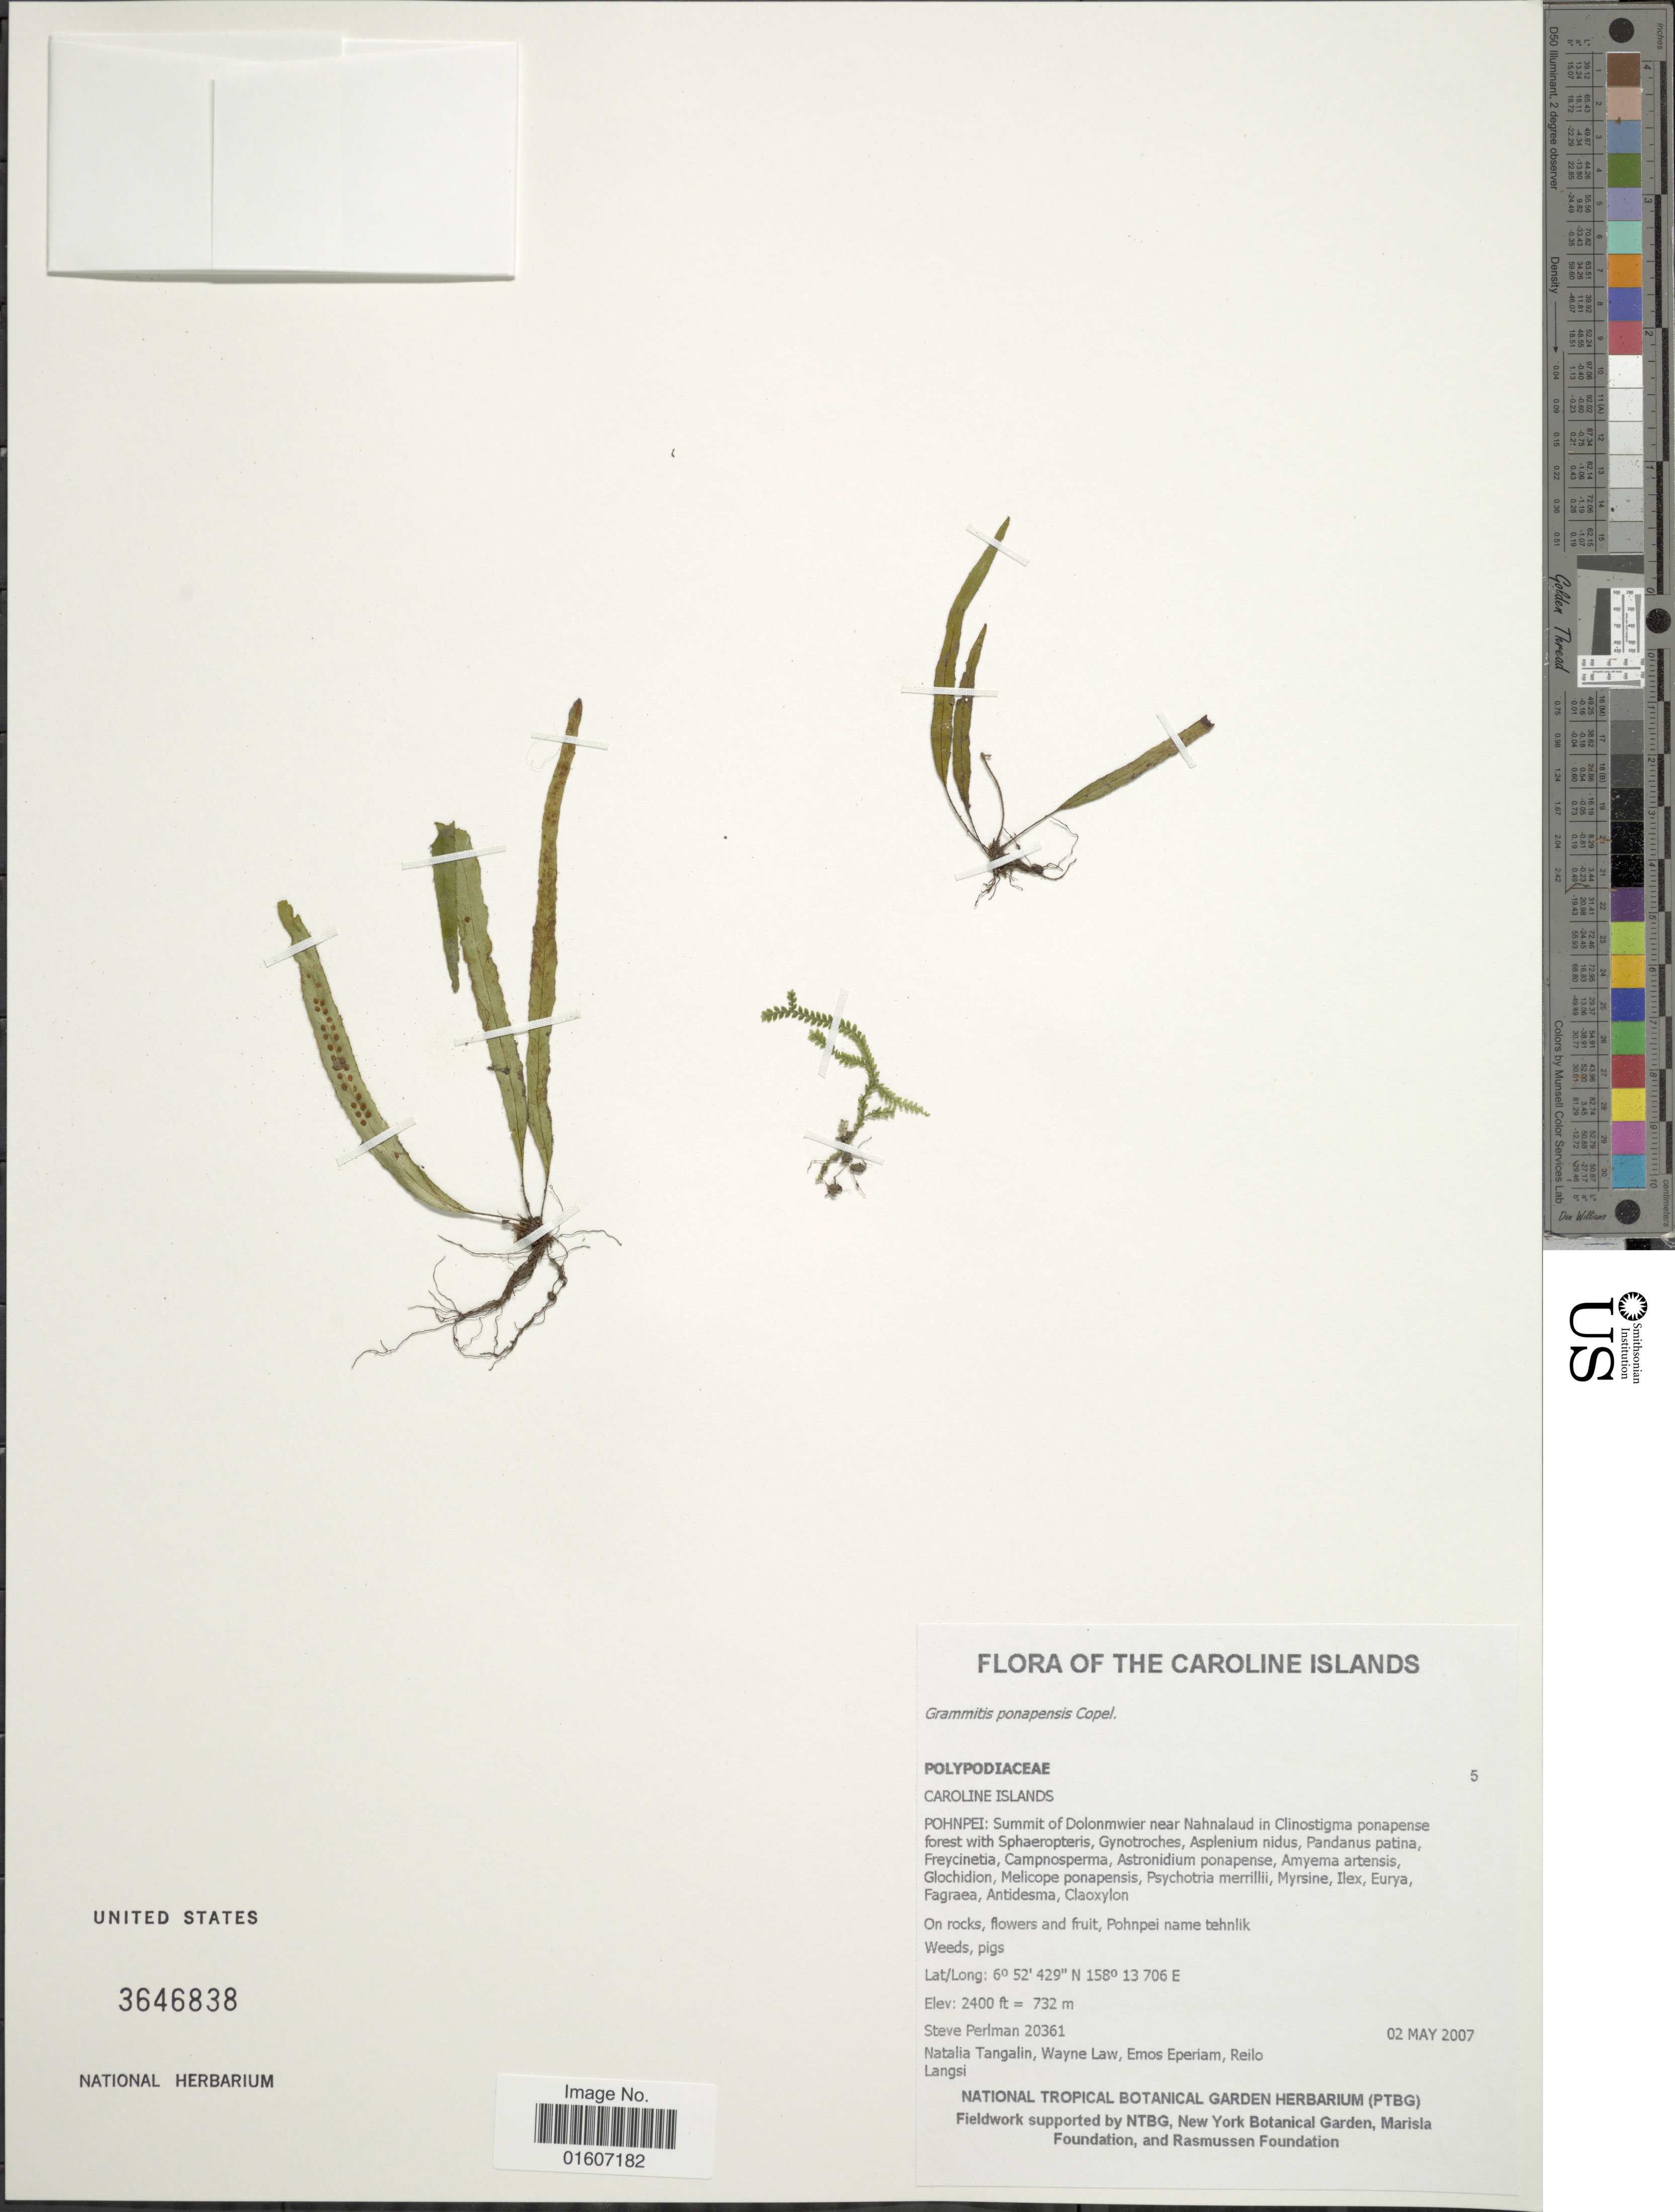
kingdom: Plantae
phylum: Tracheophyta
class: Polypodiopsida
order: Polypodiales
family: Polypodiaceae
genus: Archigrammitis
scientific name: Archigrammitis ponapensis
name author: (Copel.) Parris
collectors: S. Perlman, N. Tangalin, W. Law, P. Eperiam & R. Langsi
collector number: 20361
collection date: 2007-05-02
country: Micronesia, Federated States of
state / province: Pohnpei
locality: The Caroline Islands, Summit of Dolonmwier near Nahnalaud in Clinostigma ponapense forst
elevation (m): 732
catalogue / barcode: US 3646838